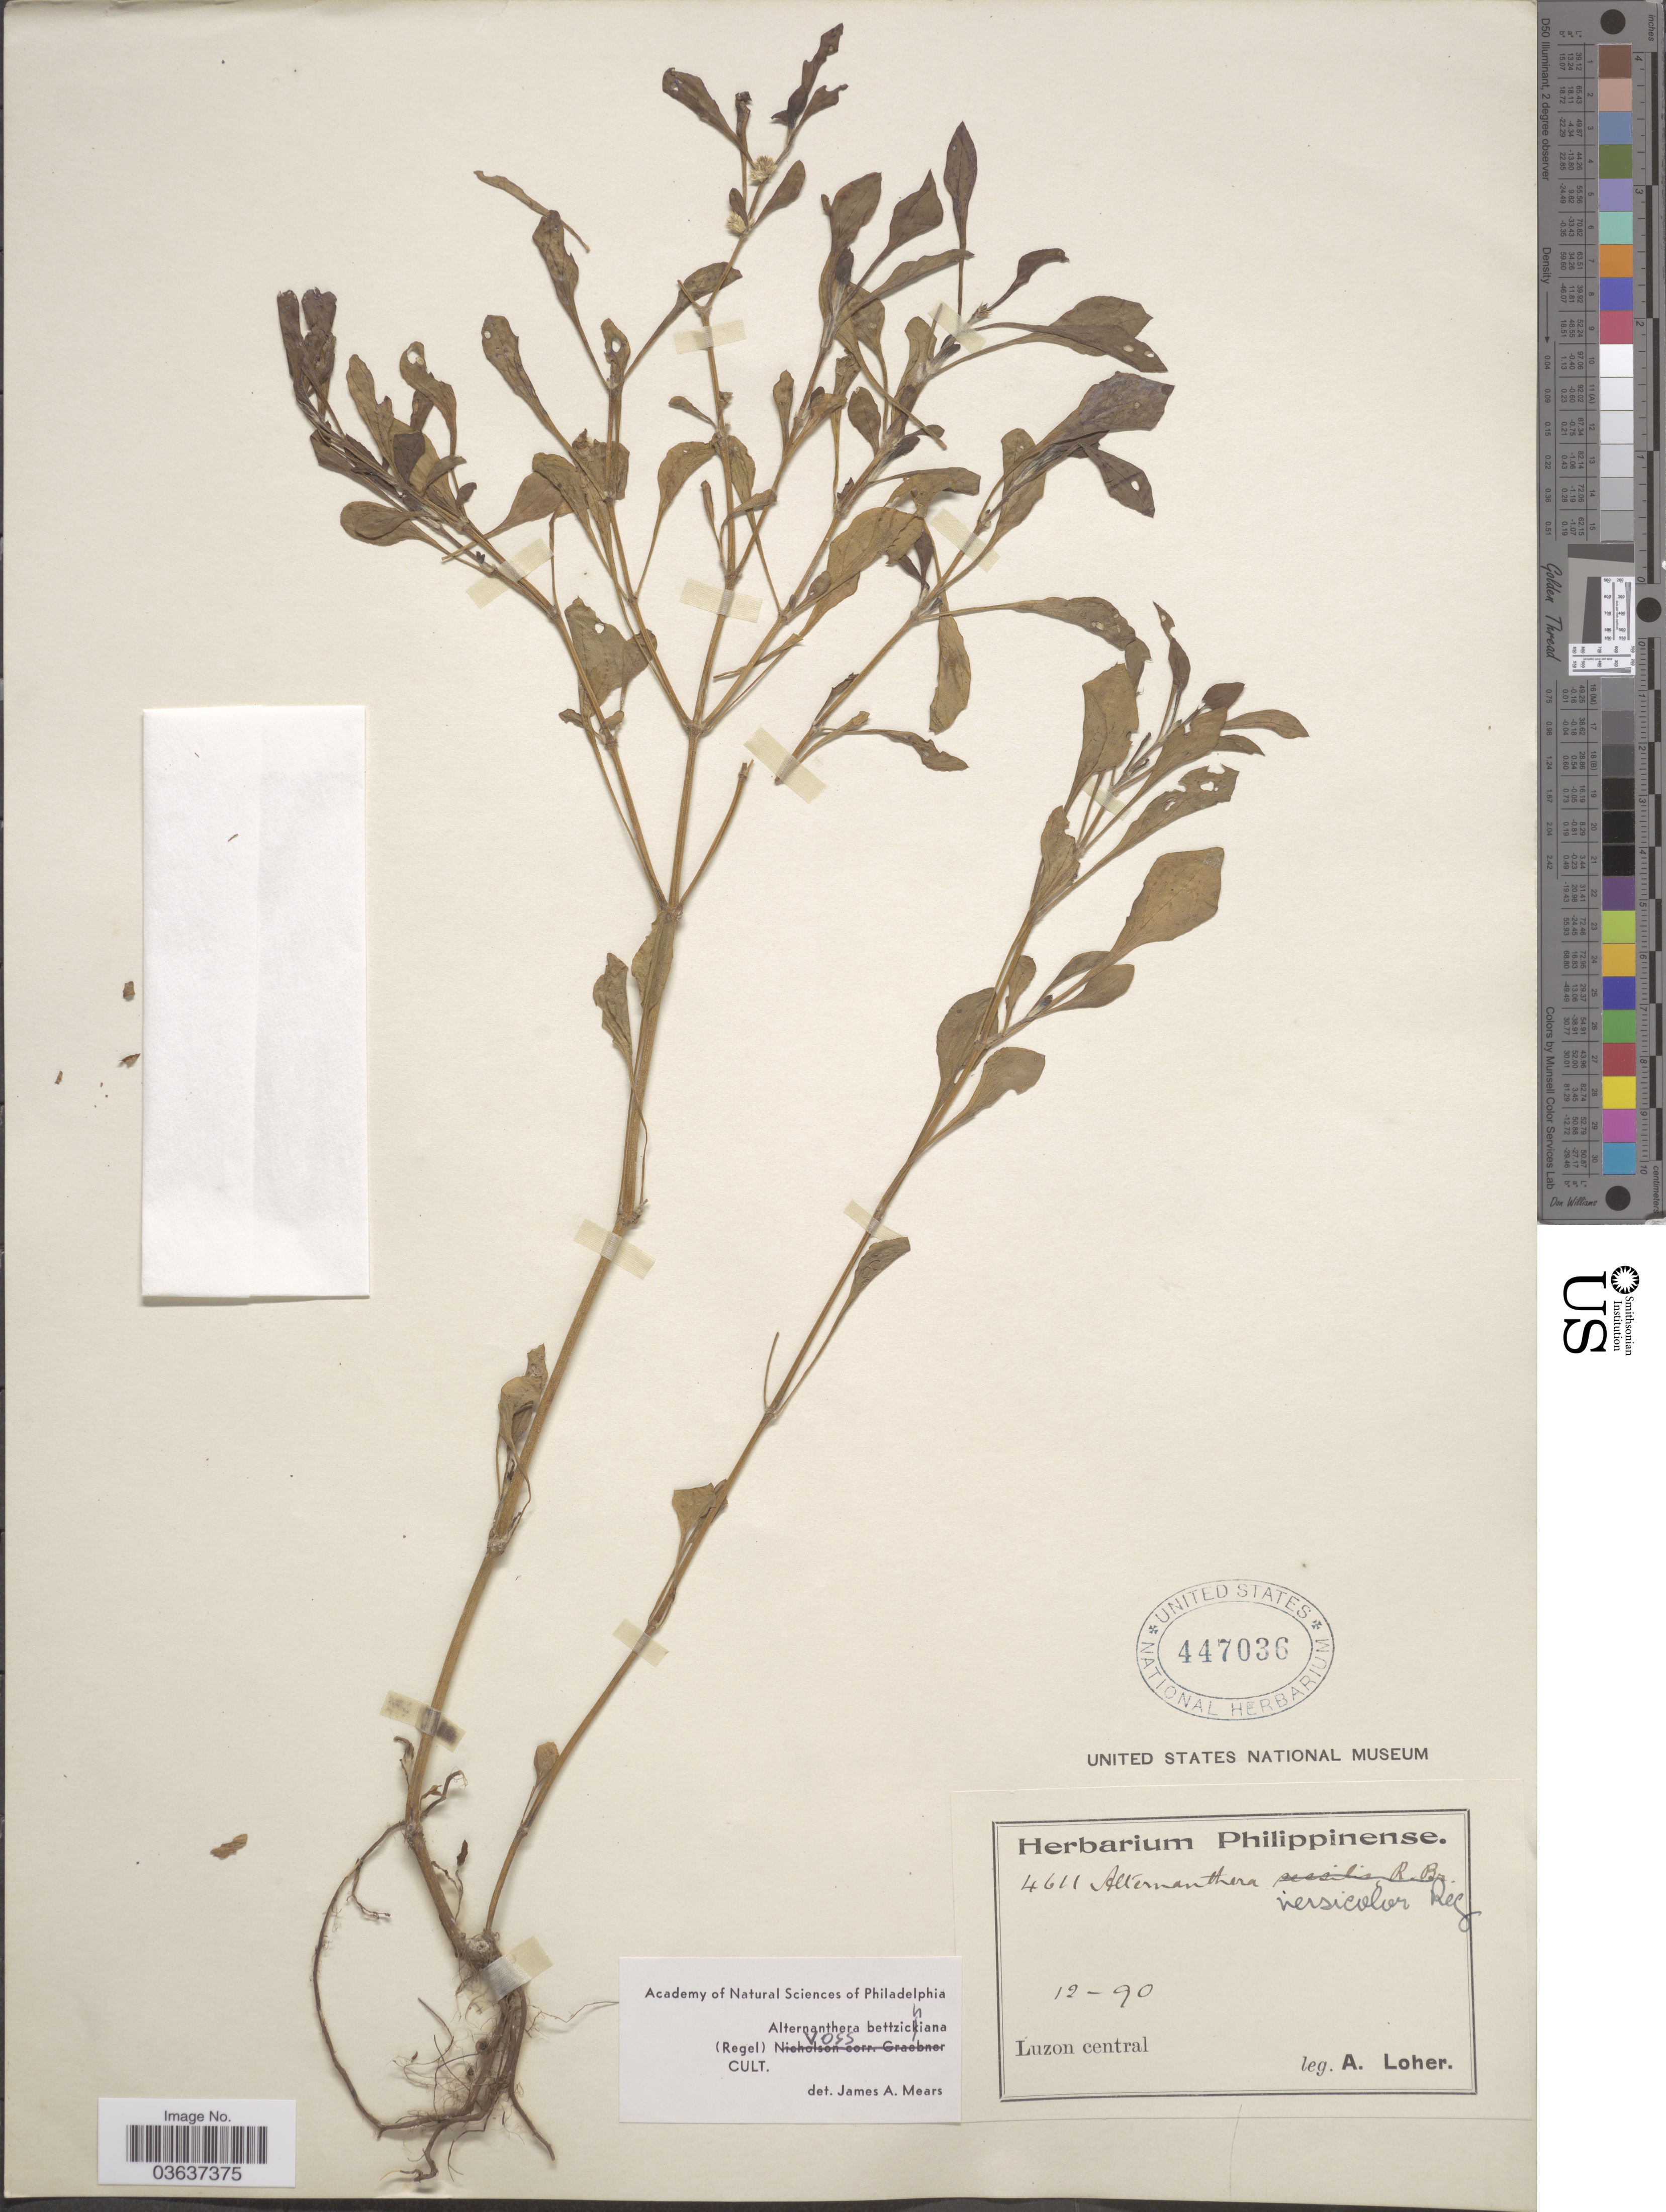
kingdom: Plantae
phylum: Tracheophyta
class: Magnoliopsida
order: Caryophyllales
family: Amaranthaceae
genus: Alternanthera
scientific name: Alternanthera bettzickiana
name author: (Regel) G. Nicholson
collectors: A. Loher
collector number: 4611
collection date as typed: Transcribed d/m/y: /12/90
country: Philippines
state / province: Central Luzon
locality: Luzon central.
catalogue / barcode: US 447036